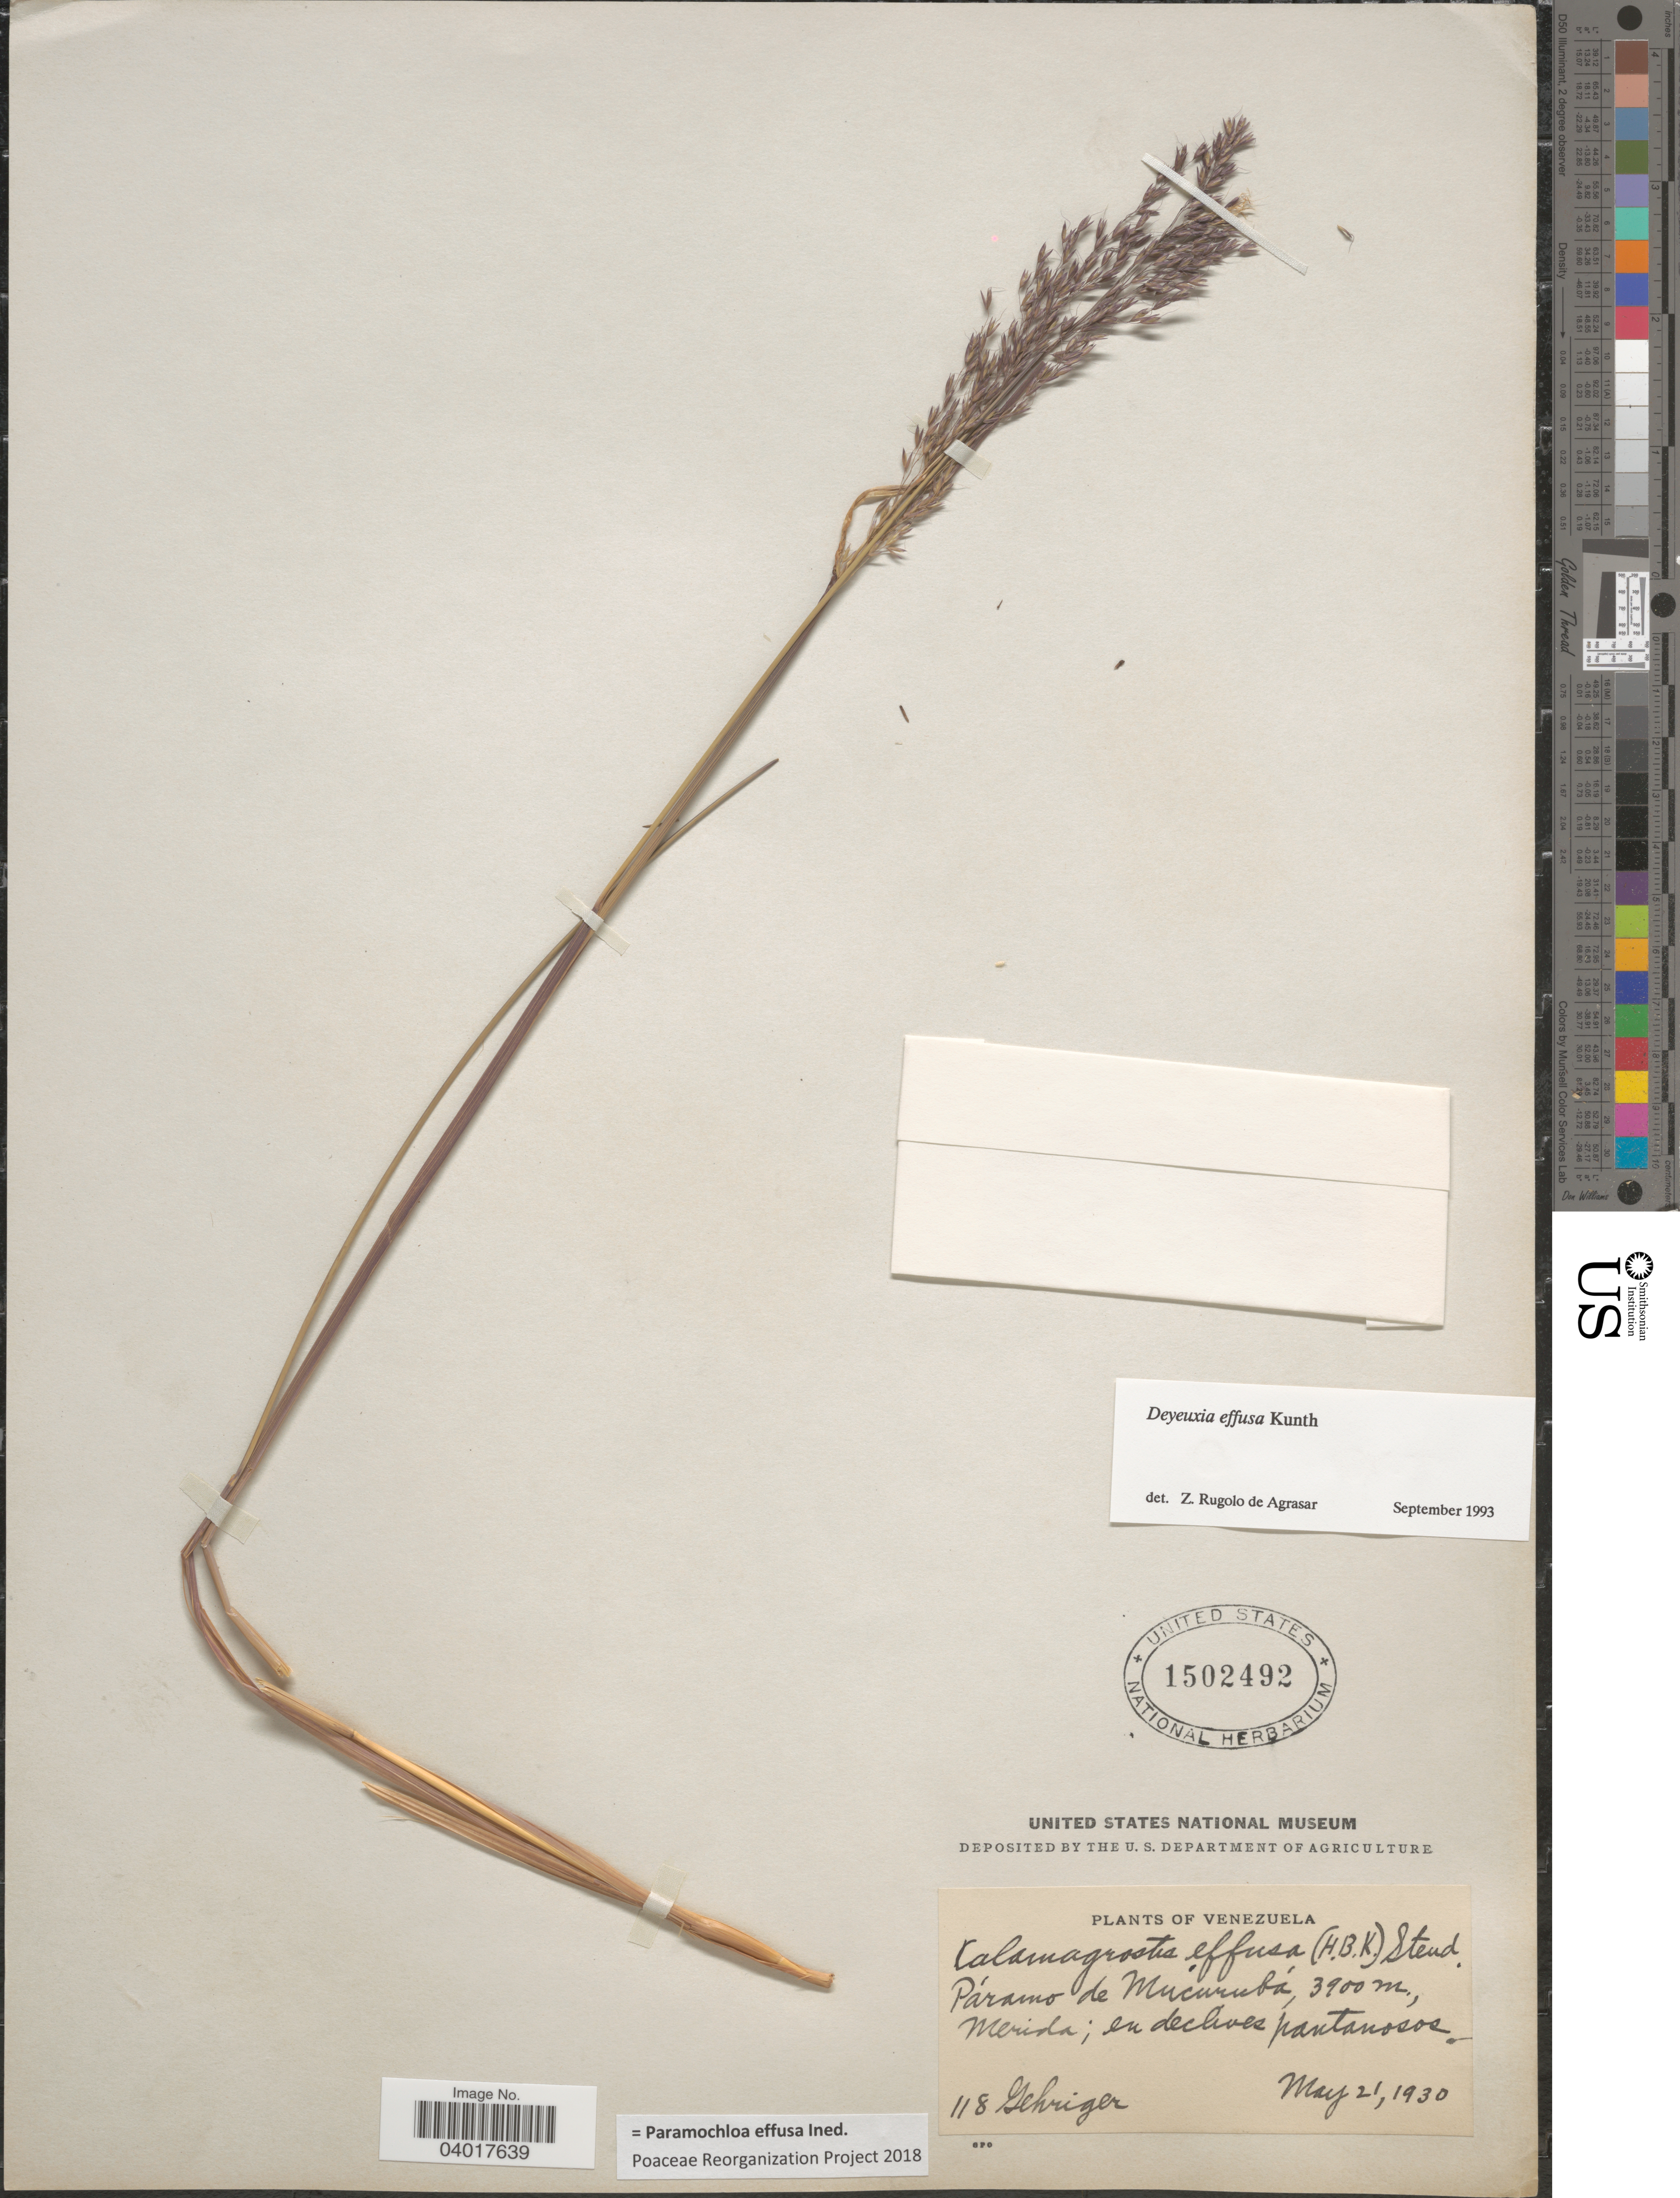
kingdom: Plantae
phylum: Tracheophyta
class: Liliopsida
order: Poales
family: Poaceae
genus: Paramochloa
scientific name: Paramochloa effusa ined.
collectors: -- Gehriger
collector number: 118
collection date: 1930-05-21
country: Venezuela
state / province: Merida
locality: Páramo de Mucurubá.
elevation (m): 3900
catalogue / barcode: US 1502492